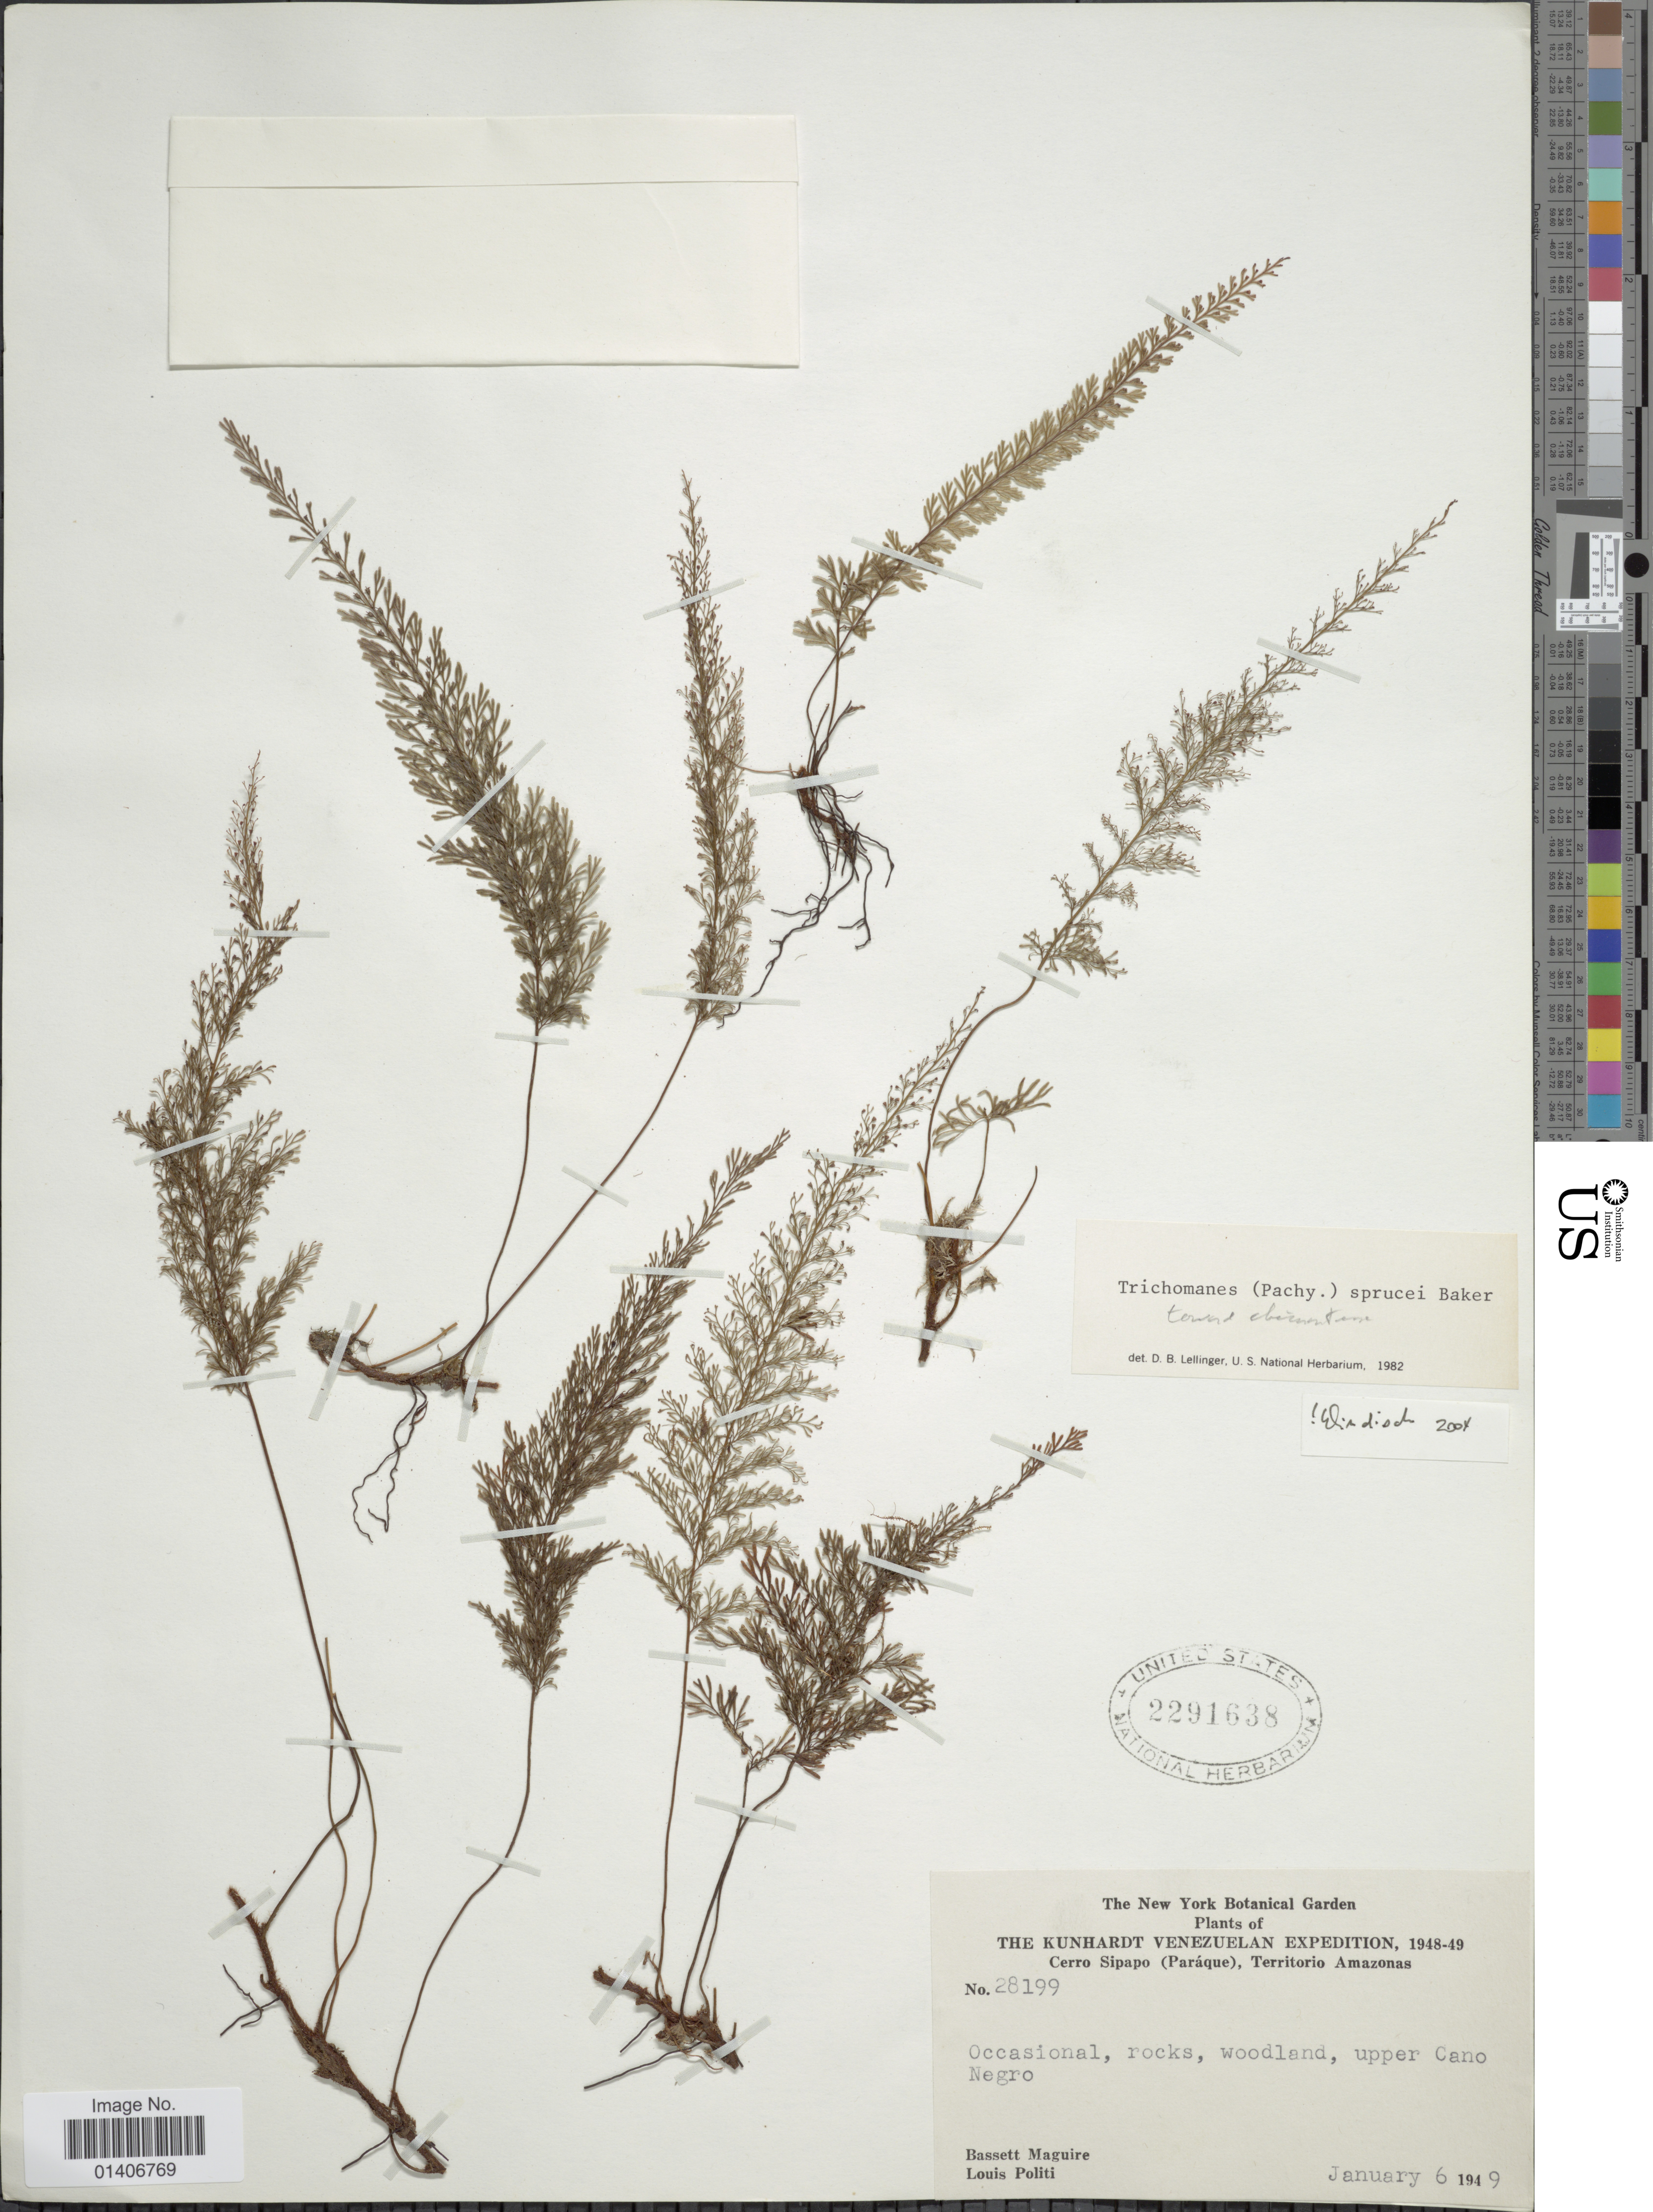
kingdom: Plantae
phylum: Tracheophyta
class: Polypodiopsida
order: Hymenophyllales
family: Hymenophyllaceae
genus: Abrodictyum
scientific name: Abrodictyum sprucei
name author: (Baker) Ebihara & Dubuisson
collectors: B. Maguire & L. Politi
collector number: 28199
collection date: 1949-01-06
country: Venezuela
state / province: Amazonas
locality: Cerro Sipapo (Paráque), Territorio Amazonas, upper Cano Negro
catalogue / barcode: US 2291638